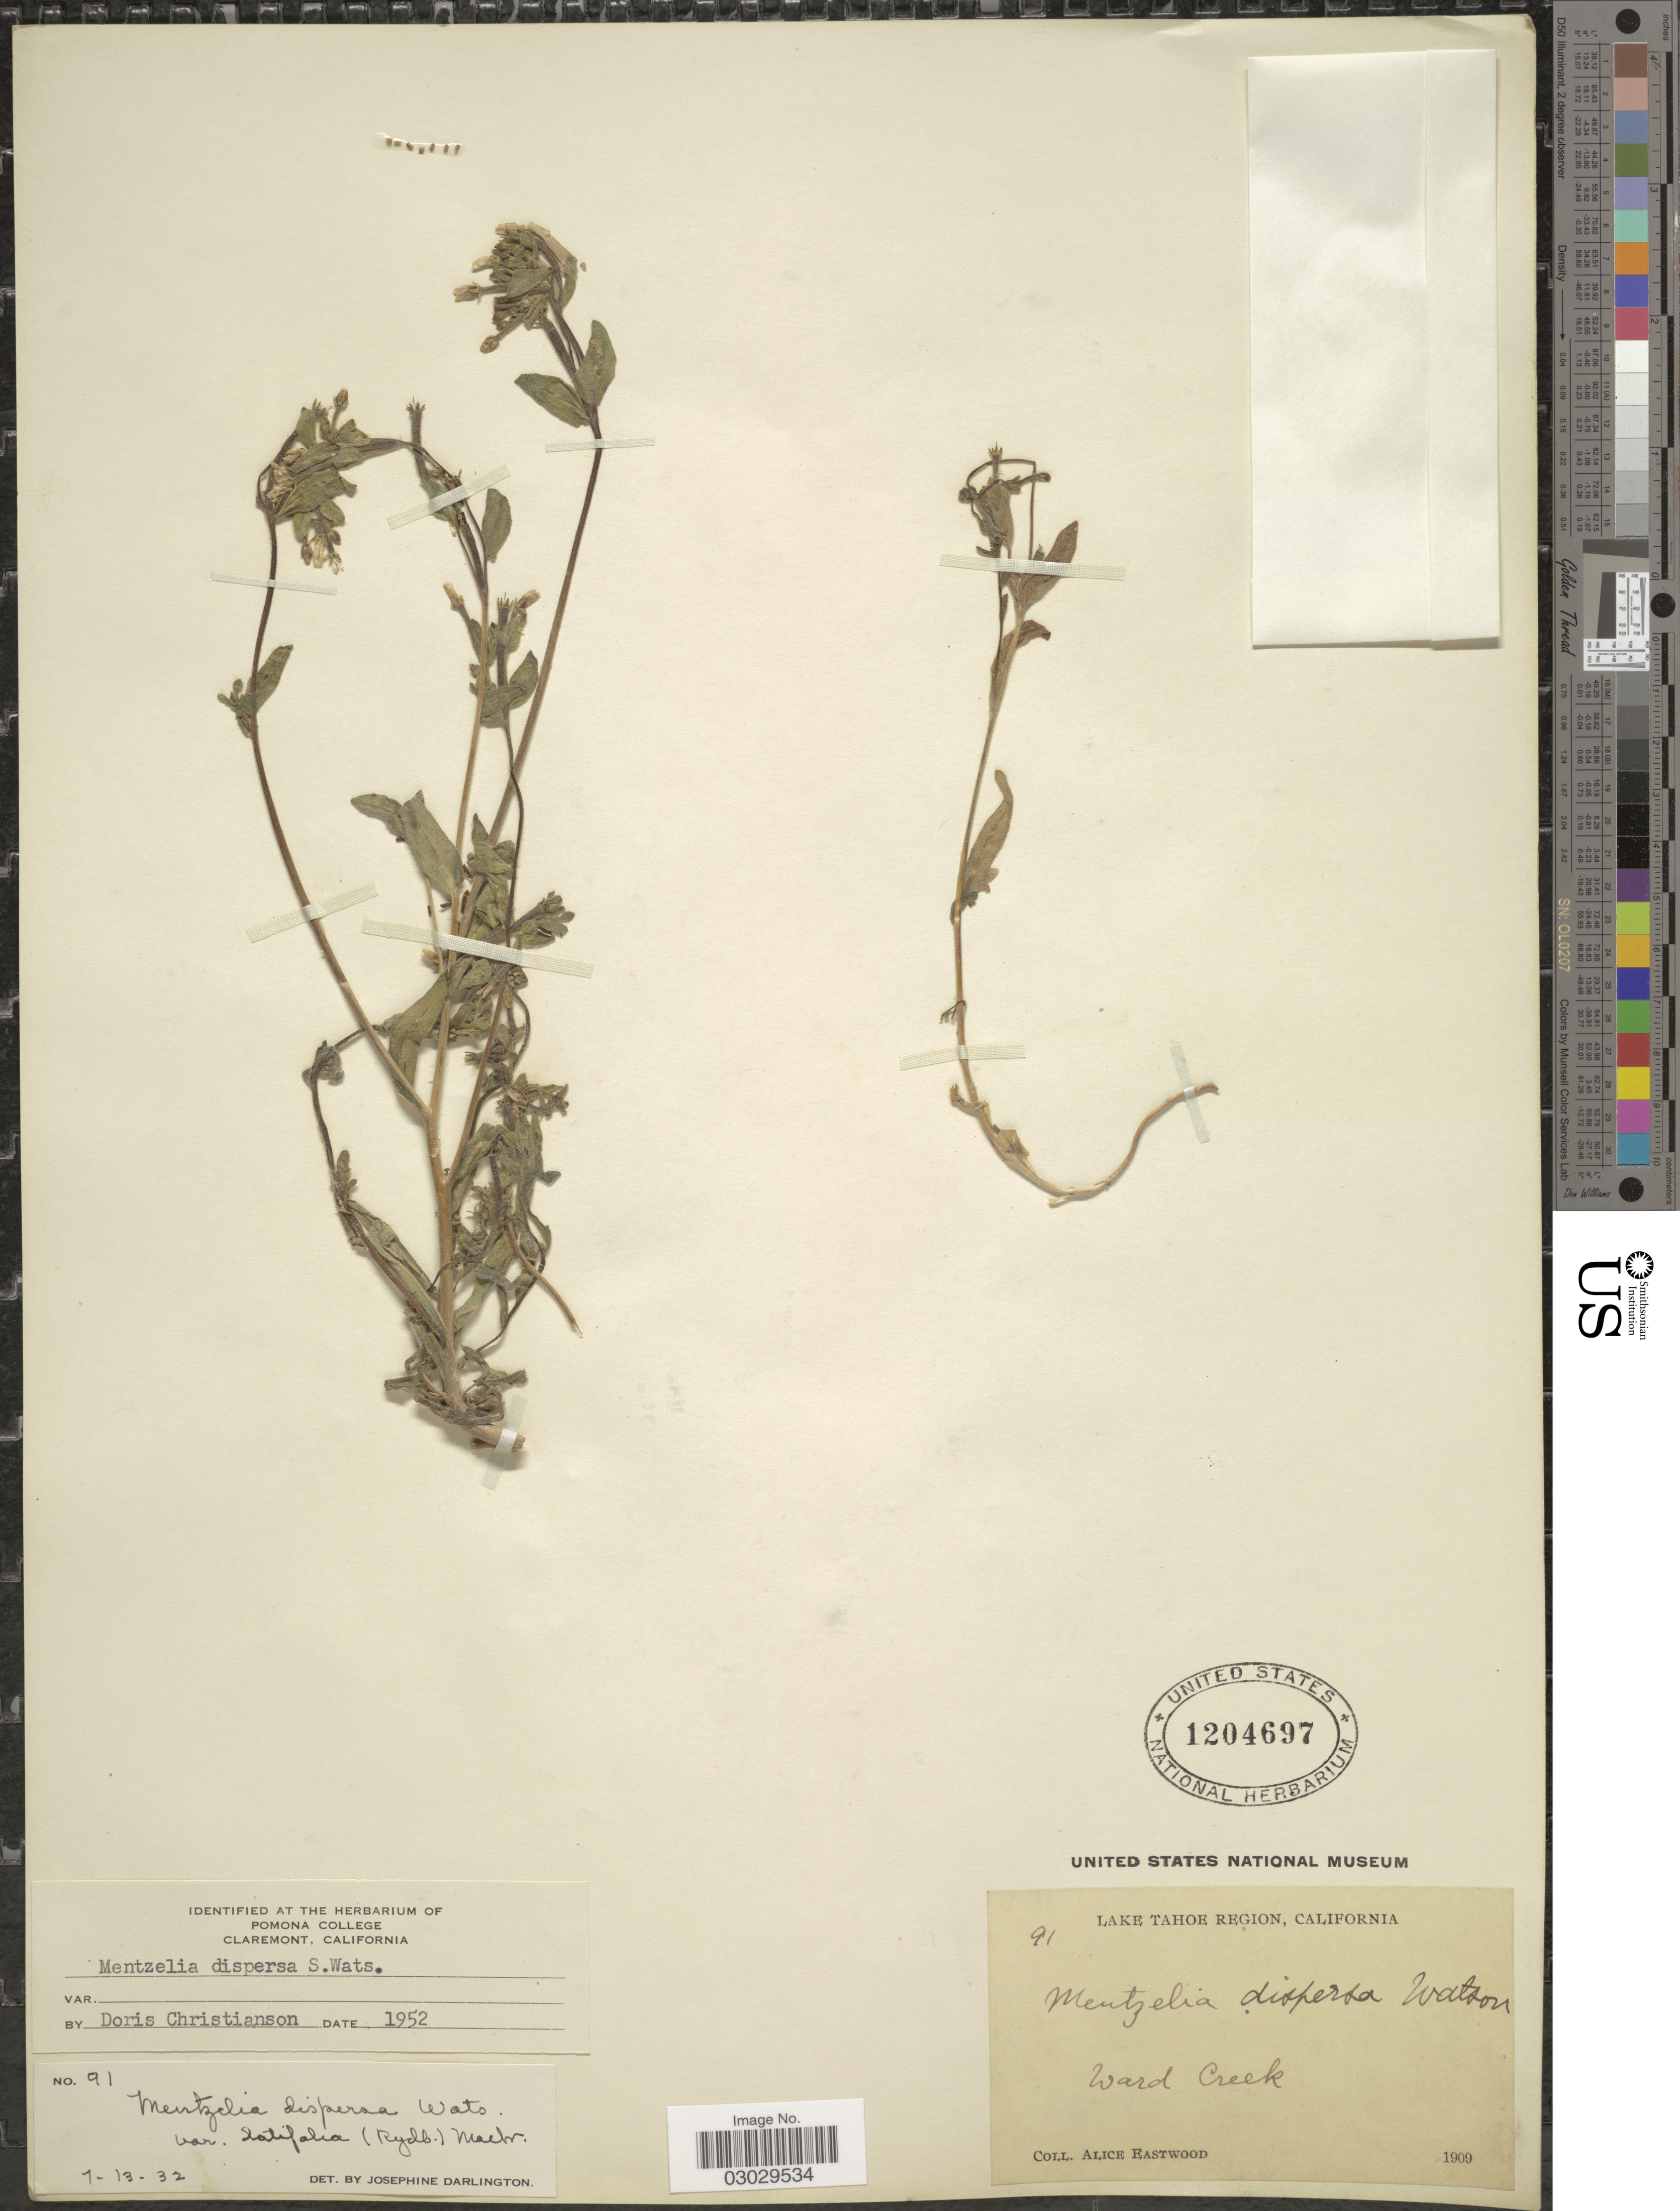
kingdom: Plantae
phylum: Tracheophyta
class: Magnoliopsida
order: Cornales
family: Loasaceae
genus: Mentzelia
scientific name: Mentzelia dispersa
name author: S. Watson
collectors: A. Eastwood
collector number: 91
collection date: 1909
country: United States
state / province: California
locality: Lake Tahoe Region. Ward Creek.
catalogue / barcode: US 1204697